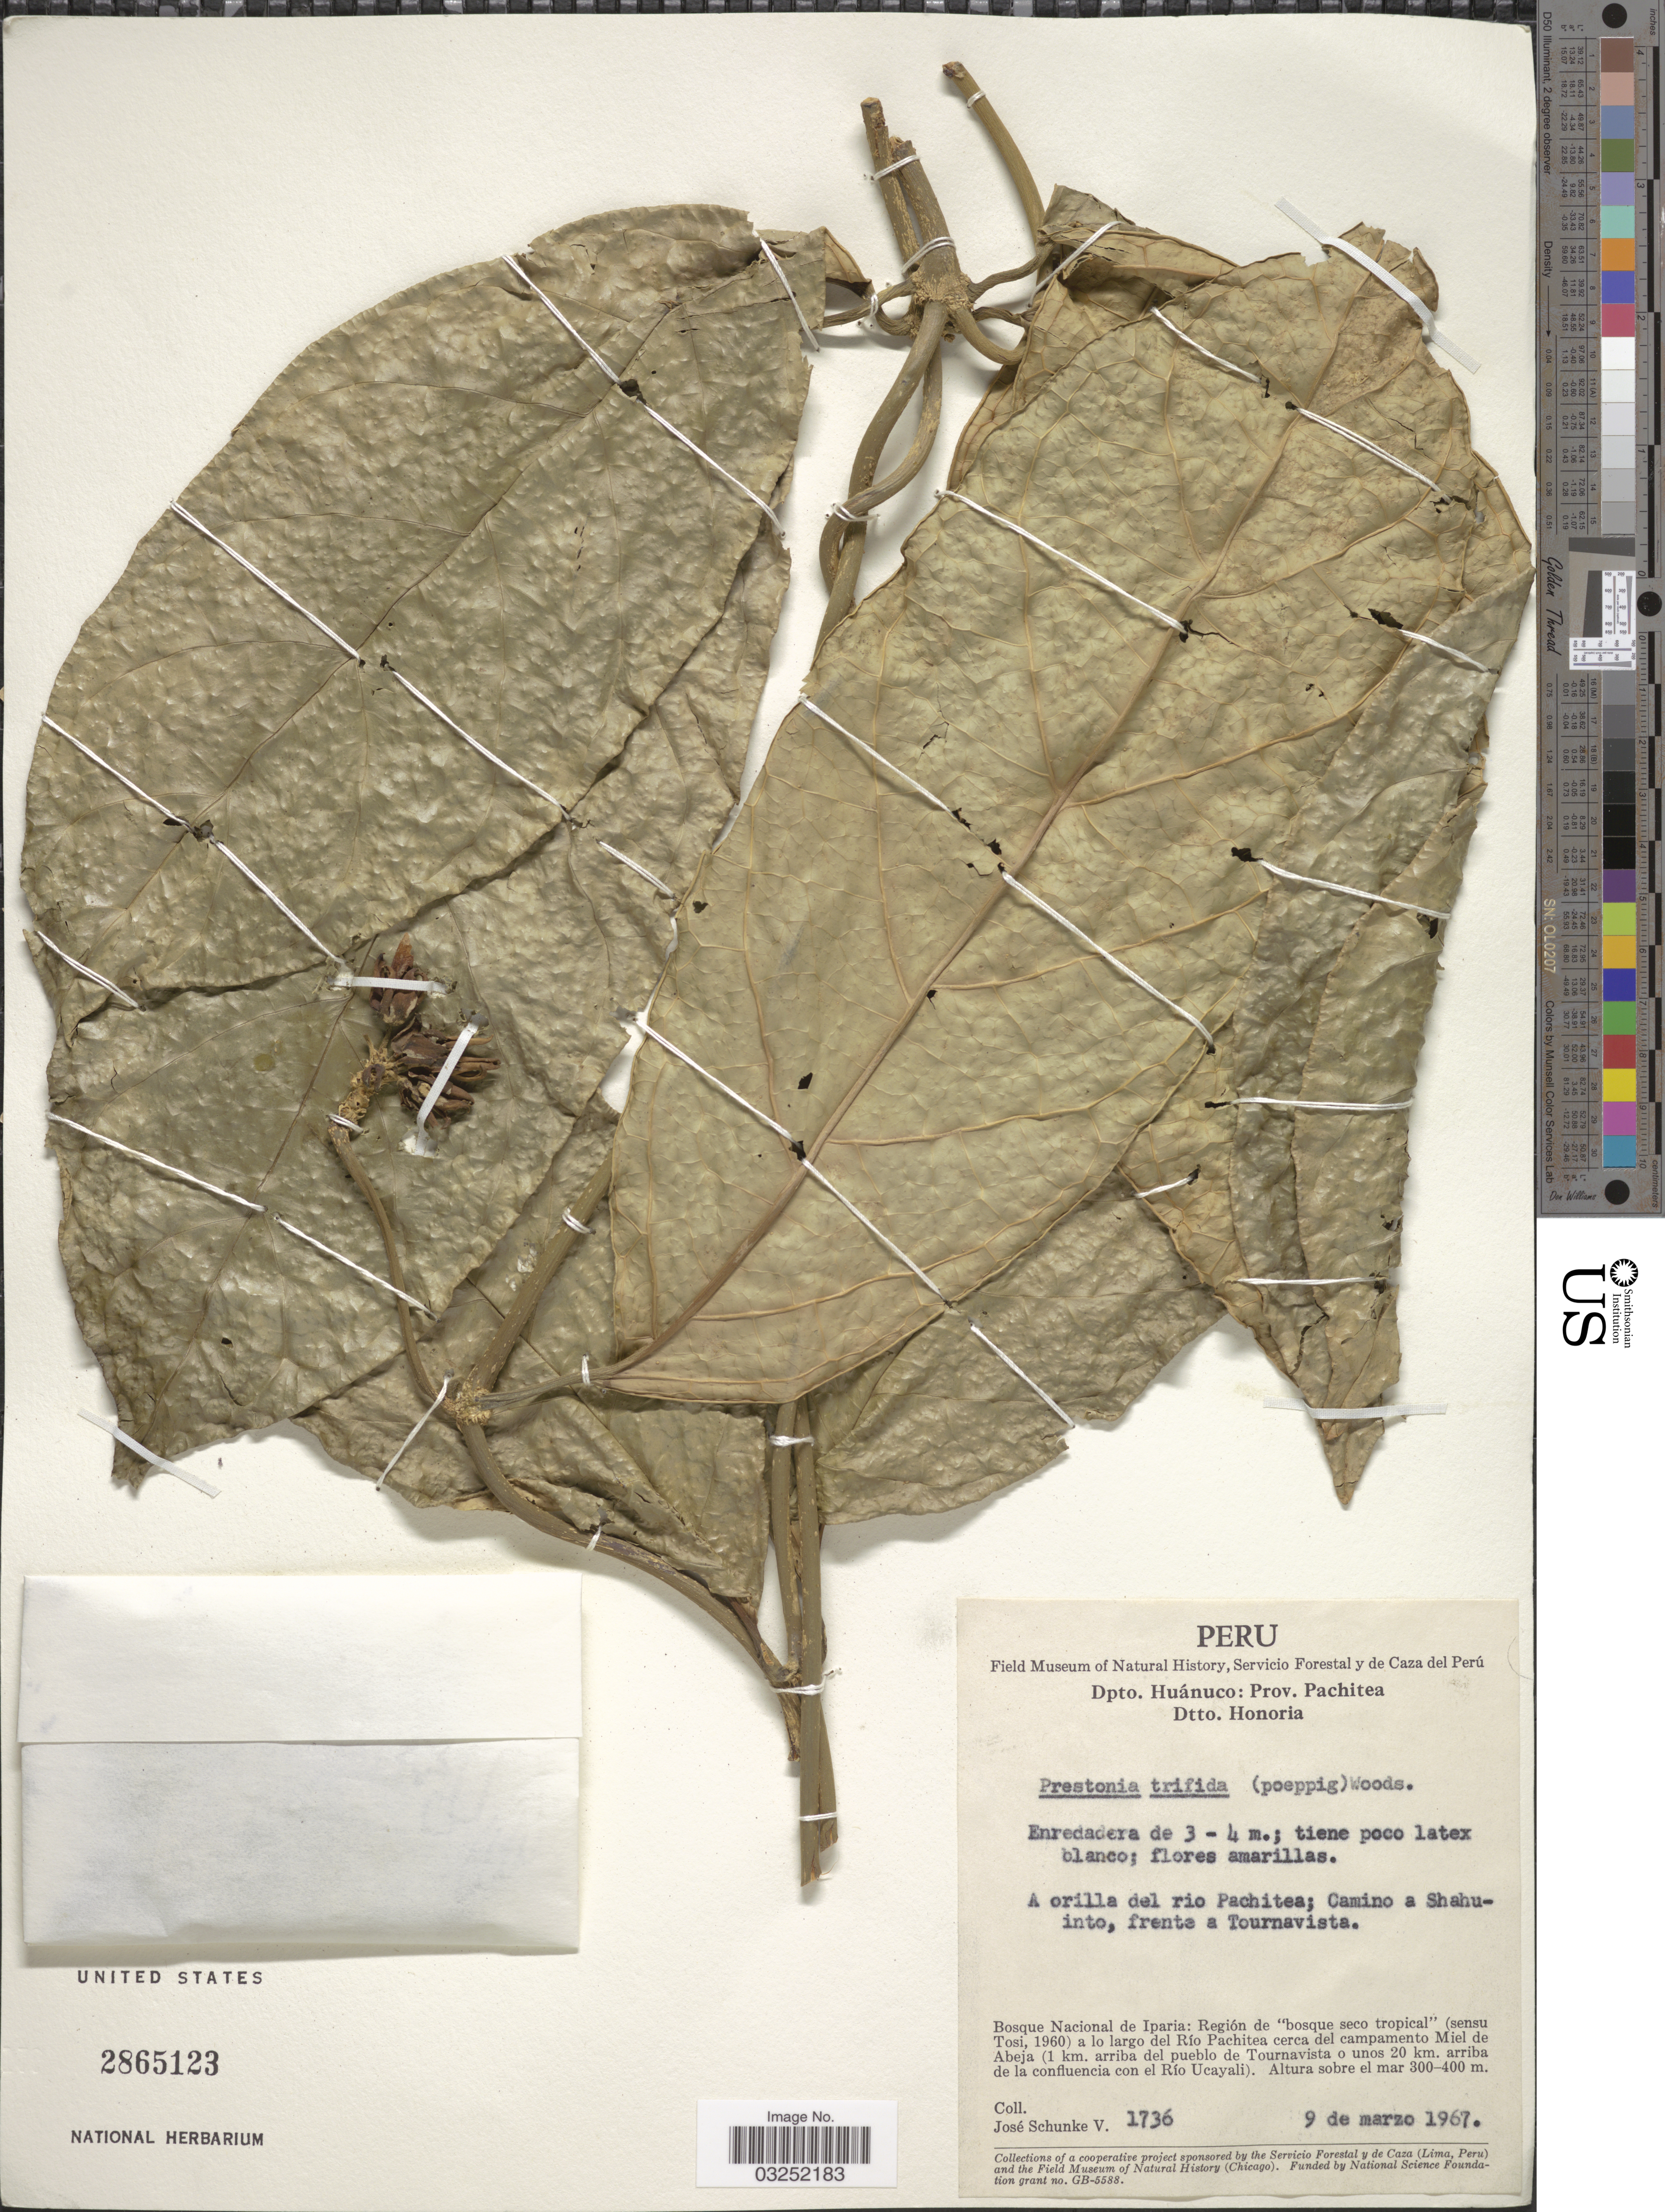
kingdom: Plantae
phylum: Tracheophyta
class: Magnoliopsida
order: Gentianales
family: Apocynaceae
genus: Prestonia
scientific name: Prestonia trifida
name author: (Poepp.) Woodson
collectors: J. Schunke Vigo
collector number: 1736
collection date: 1967-03-09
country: Peru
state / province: Huánuco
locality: Dpto. Huánuco: Prov. Pachitea, Dtto. Honoria, A orilla del rio Pachitea; Camino a Shahuinto, frente a Tournavista. Bosque Nacional de Iparia: Región de "bosque seco tropical" (sensu Tosi, 1960) a lo largo del Río Pachitea cerca del campamento Miel de Abeja (1 km. arriba del pueblo de Tournavista o unos 20 km. arriba de la confluencia con el Río Ucayali).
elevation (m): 300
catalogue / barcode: US 2865123